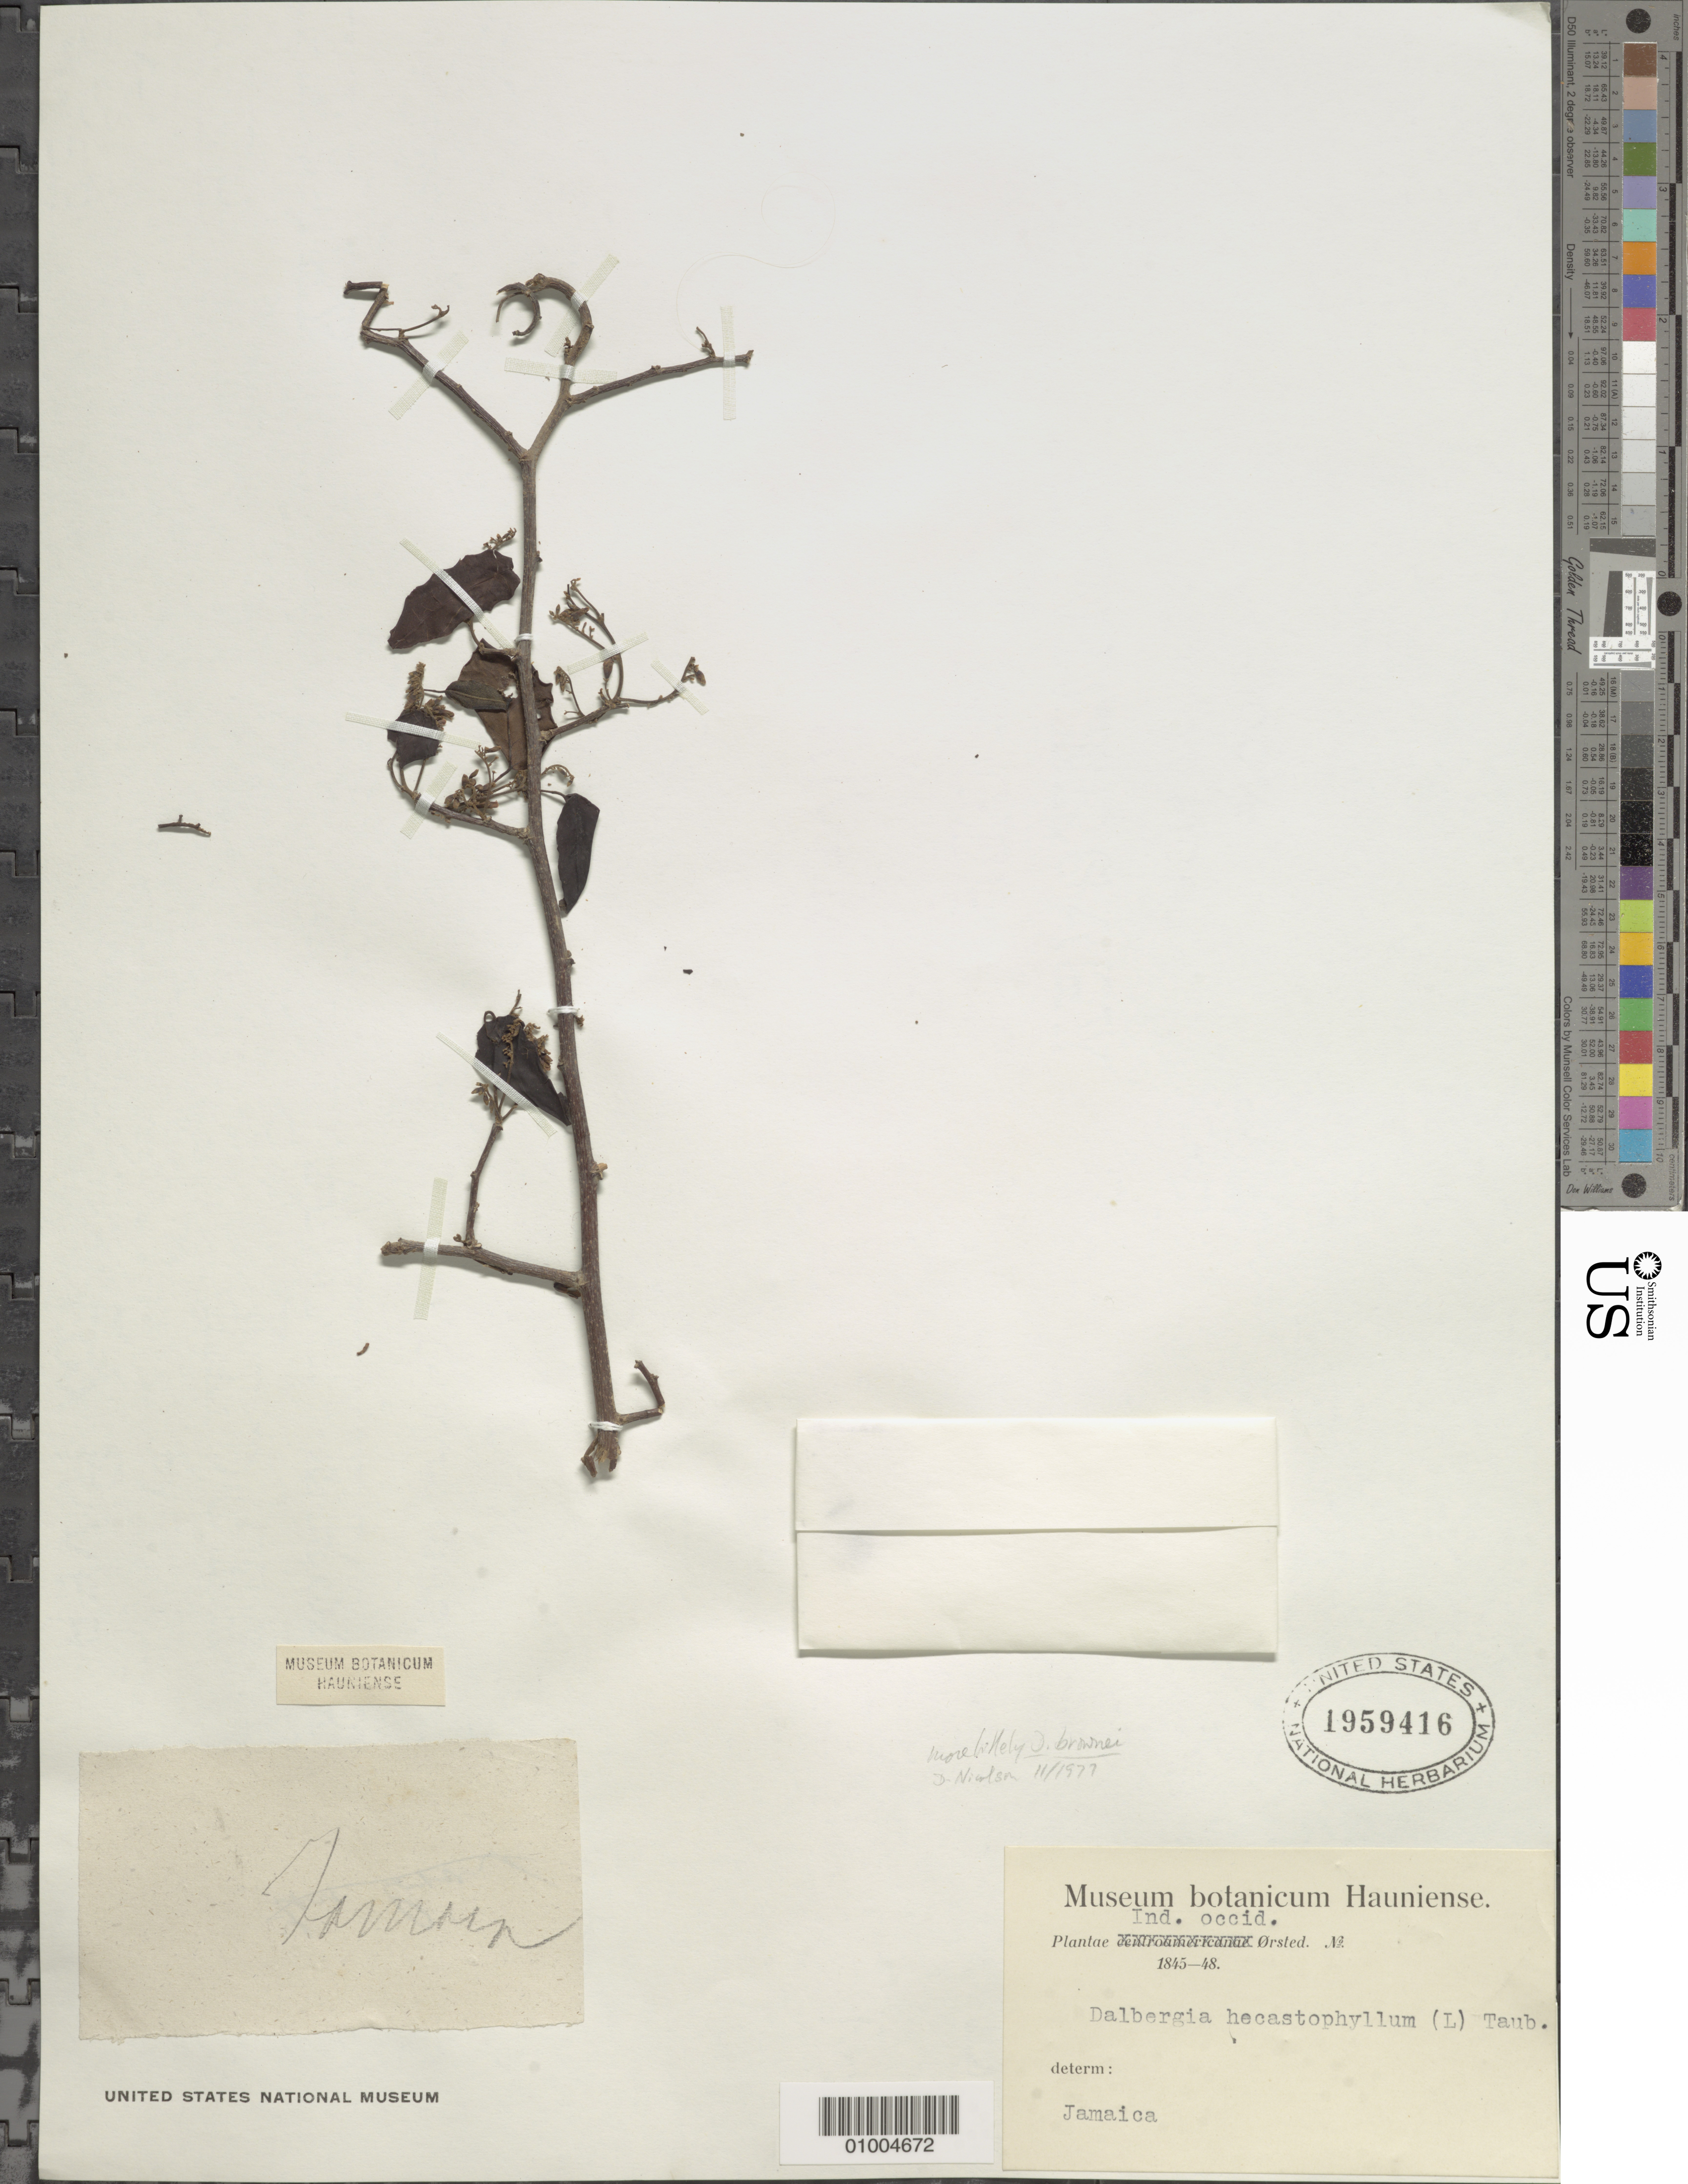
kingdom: Plantae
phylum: Tracheophyta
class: Magnoliopsida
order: Fabales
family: Fabaceae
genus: Dalbergia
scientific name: Dalbergia brownei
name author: (Jacq.) Schinz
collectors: ex Mus. Bot. Hauniense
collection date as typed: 1845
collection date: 1845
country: Jamaica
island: Jamaica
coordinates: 0 N, 0 E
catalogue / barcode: US 1959416